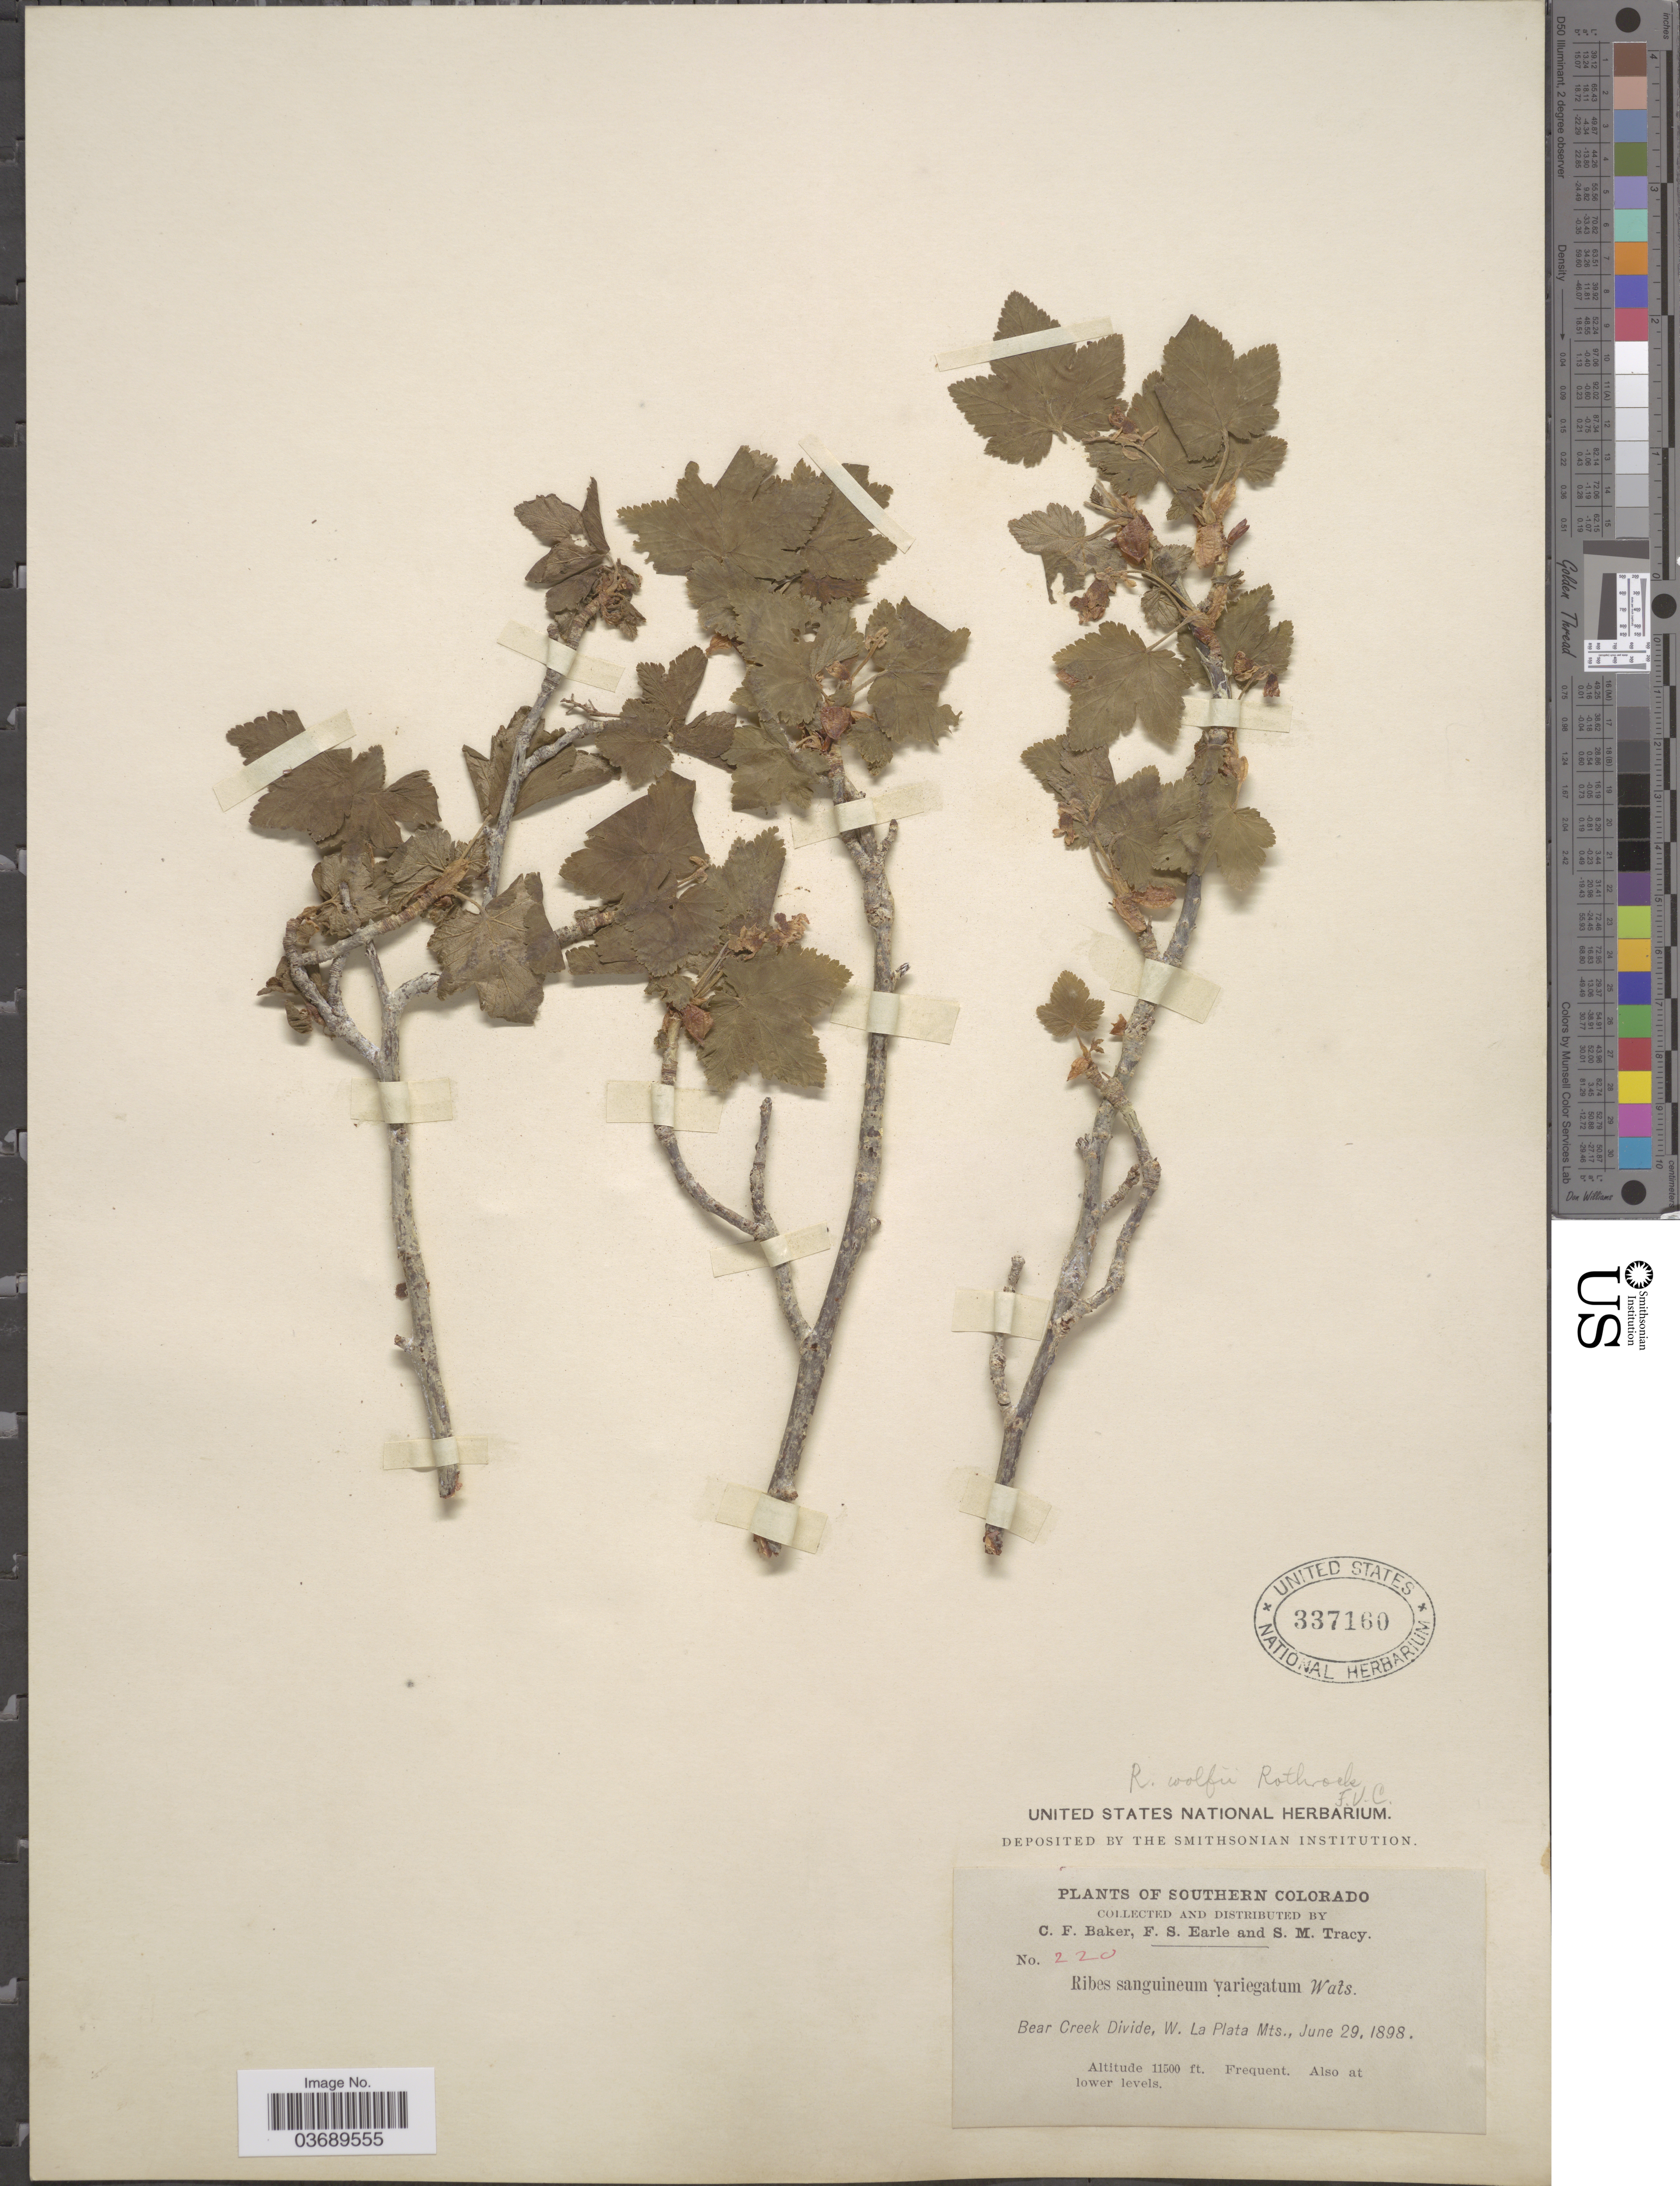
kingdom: Plantae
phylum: Tracheophyta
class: Magnoliopsida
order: Saxifragales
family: Grossulariaceae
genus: Ribes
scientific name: Ribes wolfii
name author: Rothr.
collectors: C. F. Baker, F. S. Earle & S. M. Tracy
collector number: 220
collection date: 1898-06-29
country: United States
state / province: Colorado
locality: Southern Colorado. Bear Creek Divide, W. La Plata Mts.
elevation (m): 3505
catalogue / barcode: US 337160